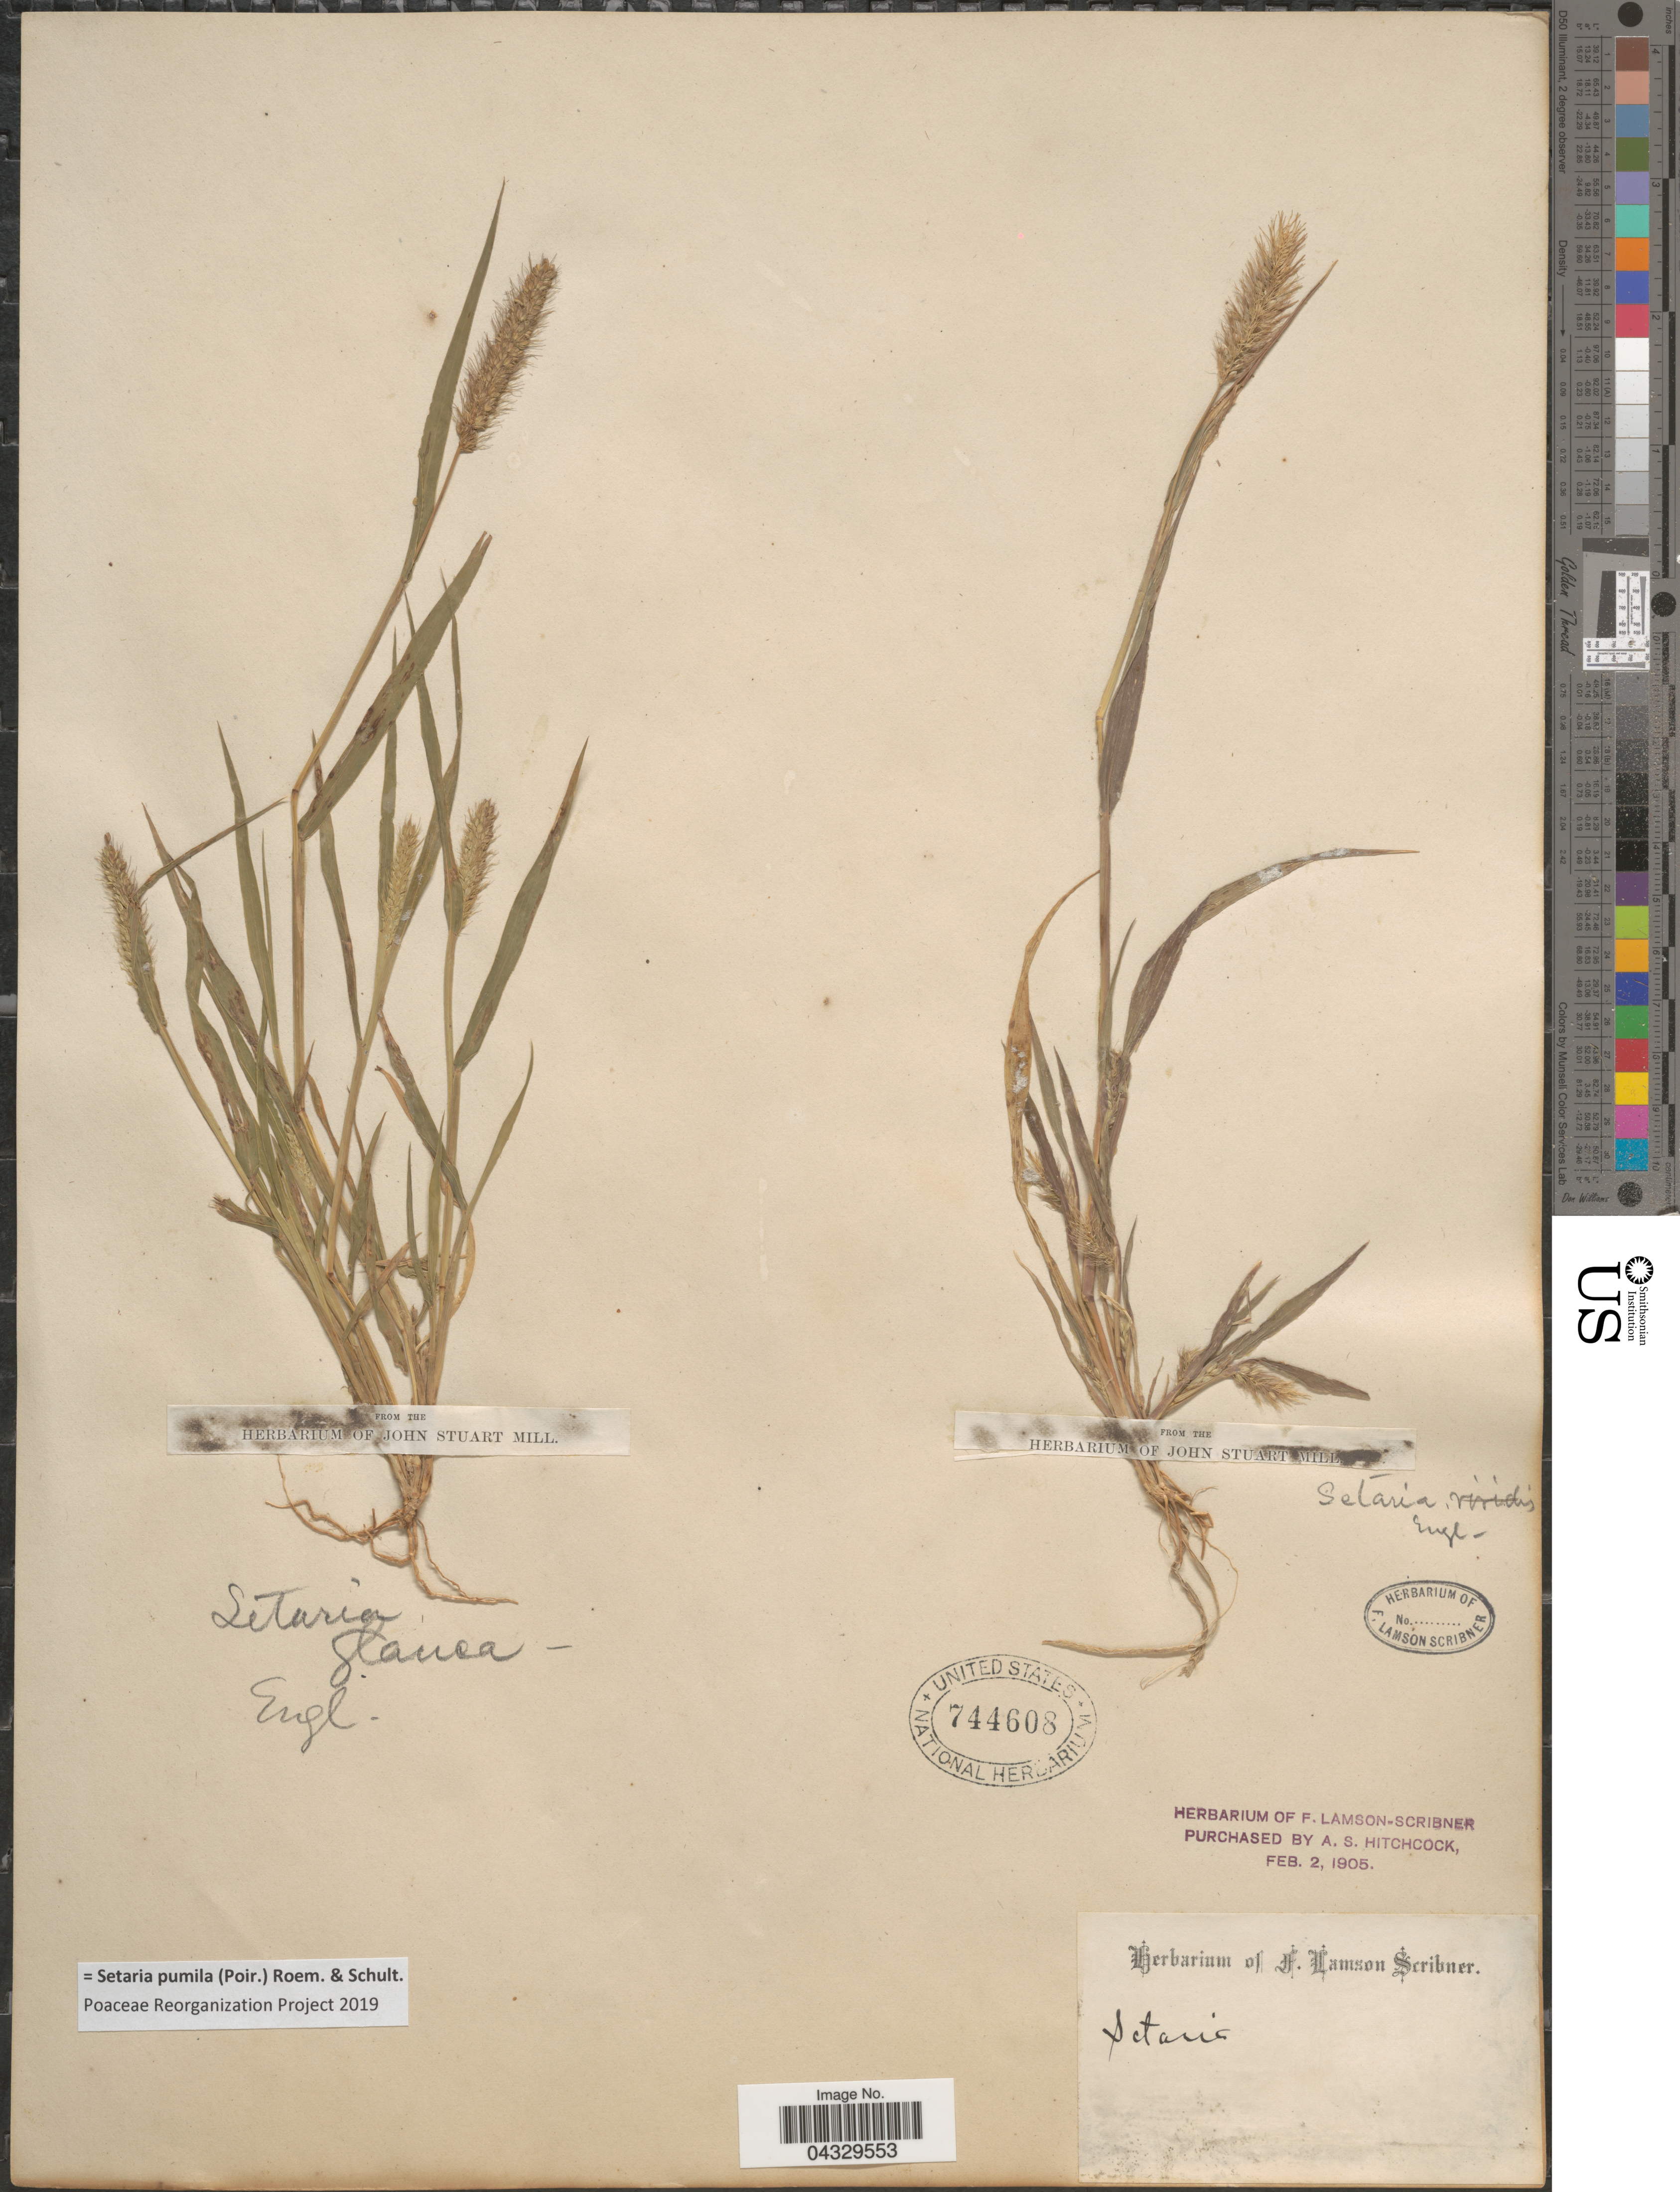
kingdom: Plantae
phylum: Tracheophyta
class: Liliopsida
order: Poales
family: Poaceae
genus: Setaria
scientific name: Setaria pumila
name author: (Poir.) Roem. & Schult.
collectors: ex herb. F. Lamson Scribner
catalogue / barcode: US 744608